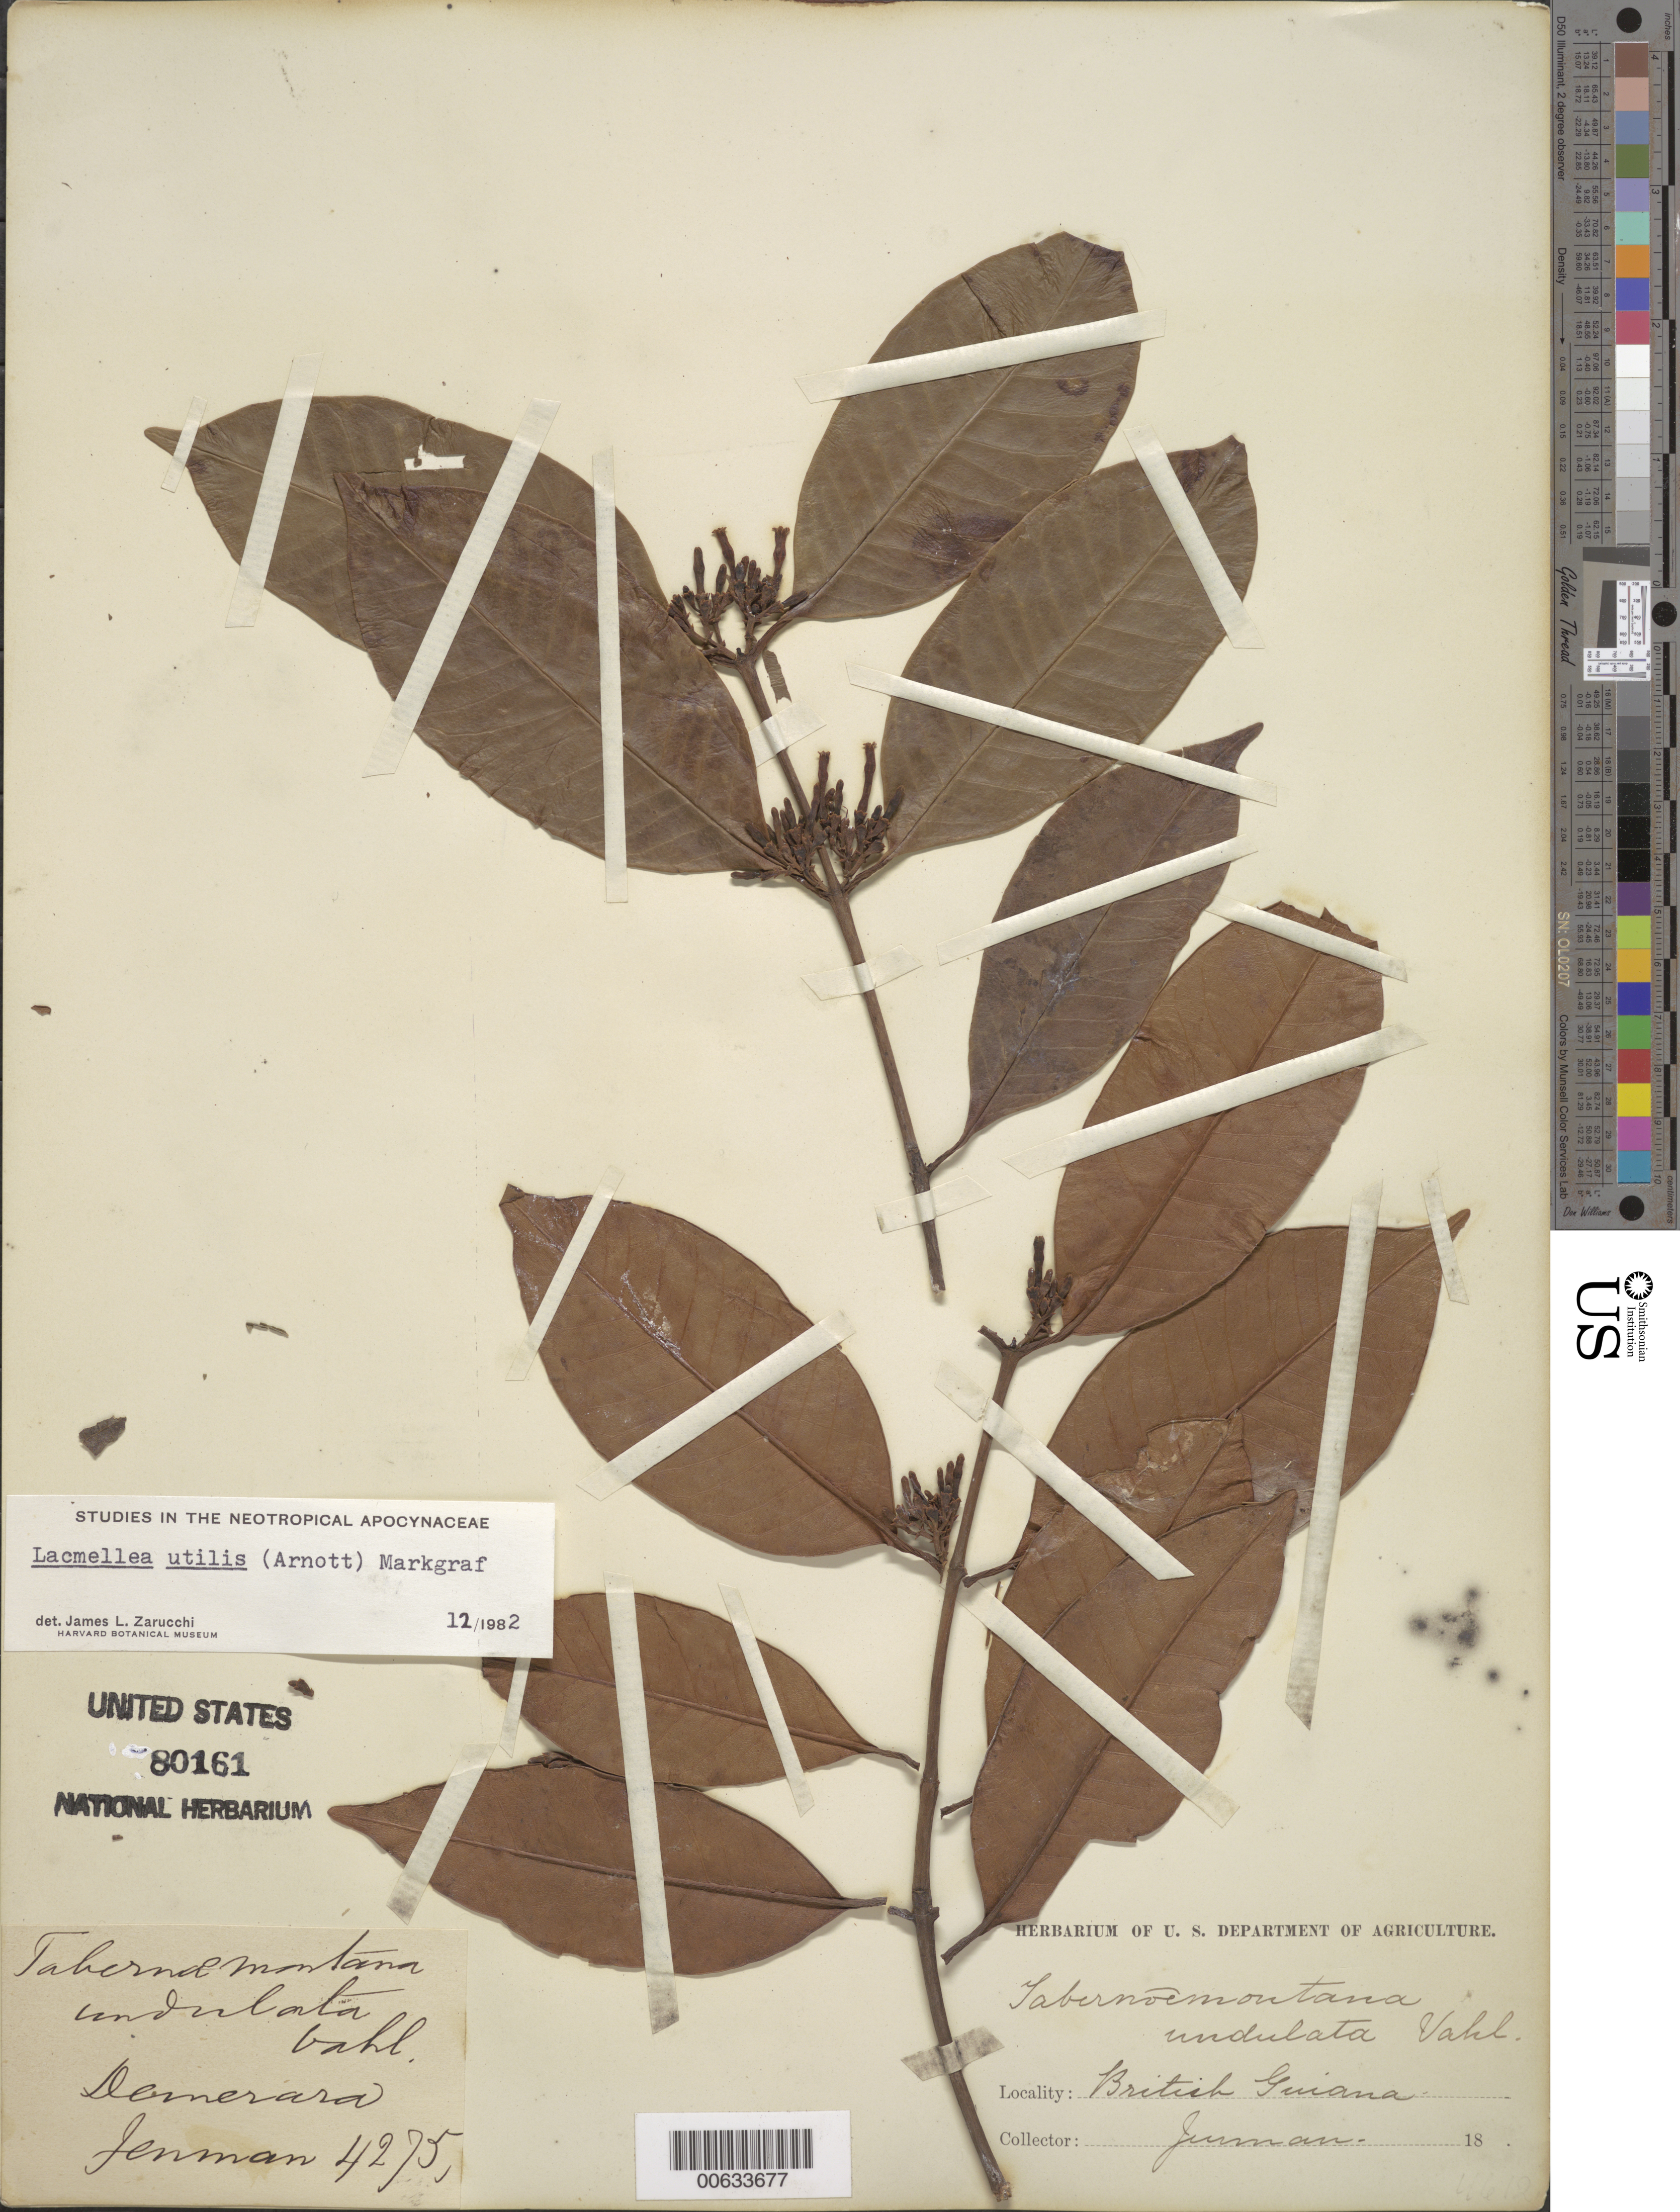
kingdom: Plantae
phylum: Tracheophyta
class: Magnoliopsida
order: Gentianales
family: Apocynaceae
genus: Lacmellea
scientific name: Lacmellea utilis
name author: (Arn.) Markgr.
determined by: Zarucchi, J. L.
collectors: G. S. Jenman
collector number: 4275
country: Guyana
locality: Demerara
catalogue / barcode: US 80161